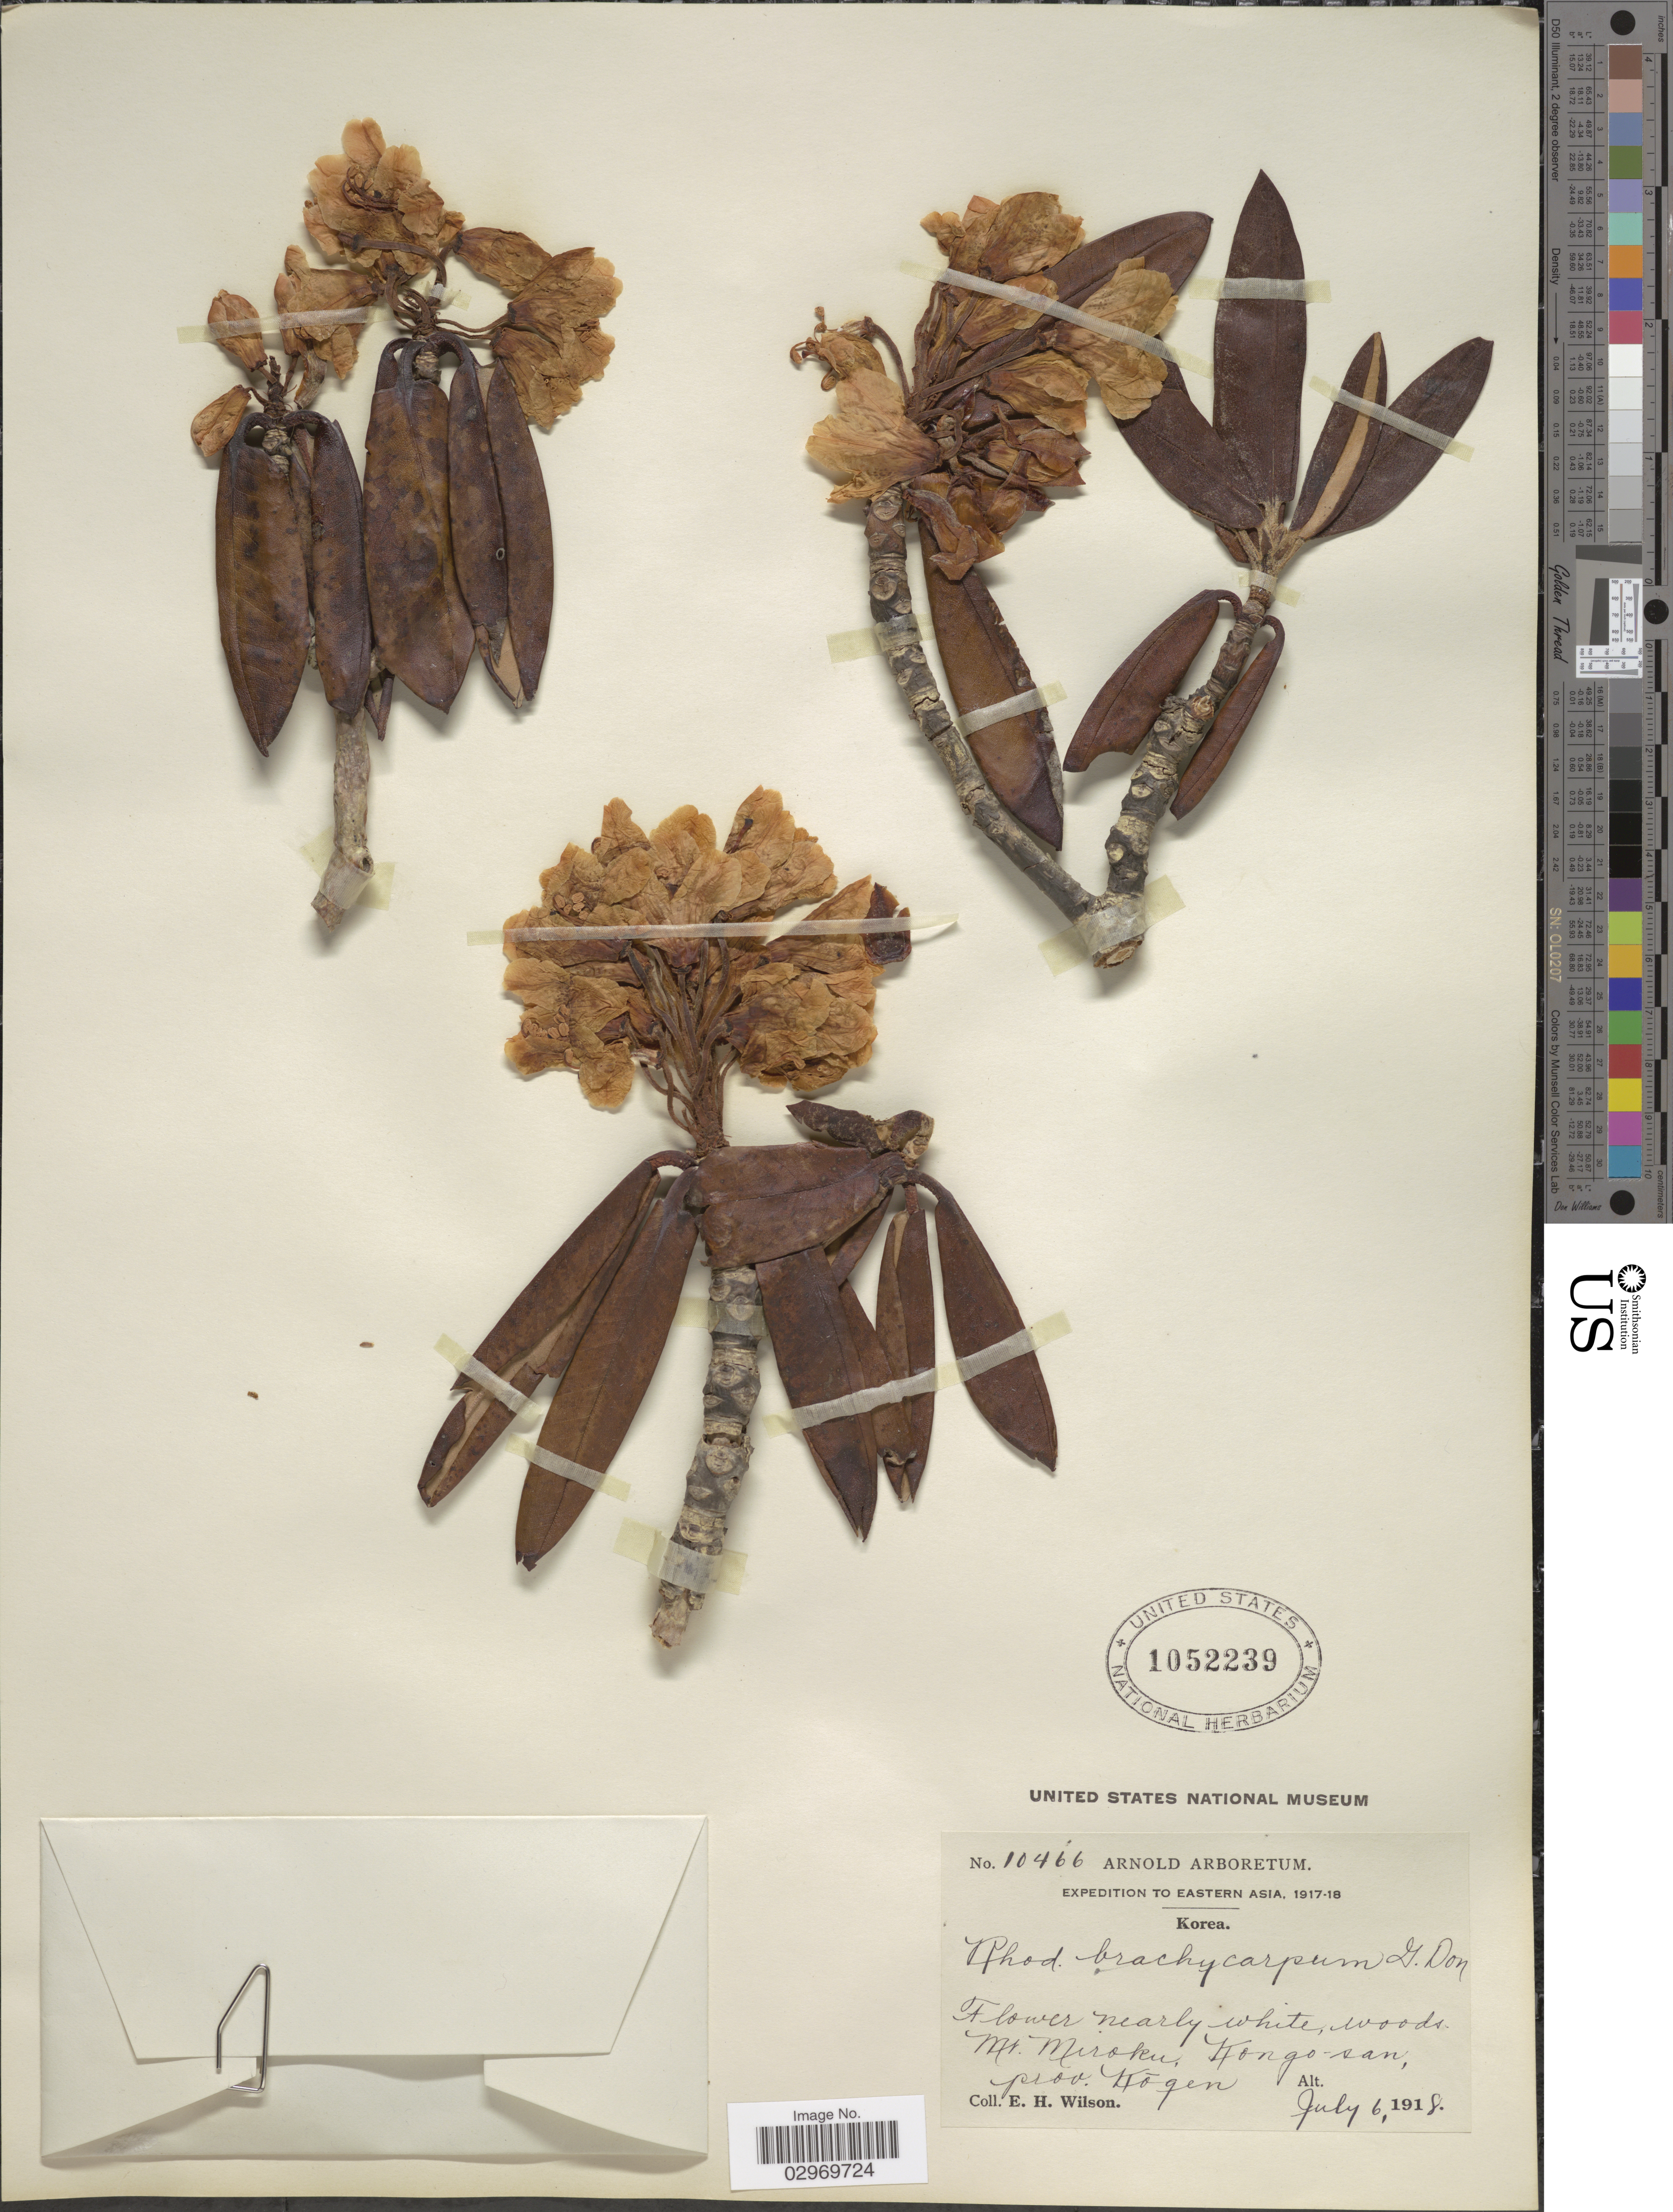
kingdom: Plantae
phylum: Tracheophyta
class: Magnoliopsida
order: Ericales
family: Ericaceae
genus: Rhododendron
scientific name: Rhododendron brachycarpum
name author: Auct.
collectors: E. Wilson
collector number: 10466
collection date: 1918-07-06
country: South Korea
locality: Eastern Asia. Korea. Mt. Miroku, Kongo-san, prov. Kógen.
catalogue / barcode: US 1052239